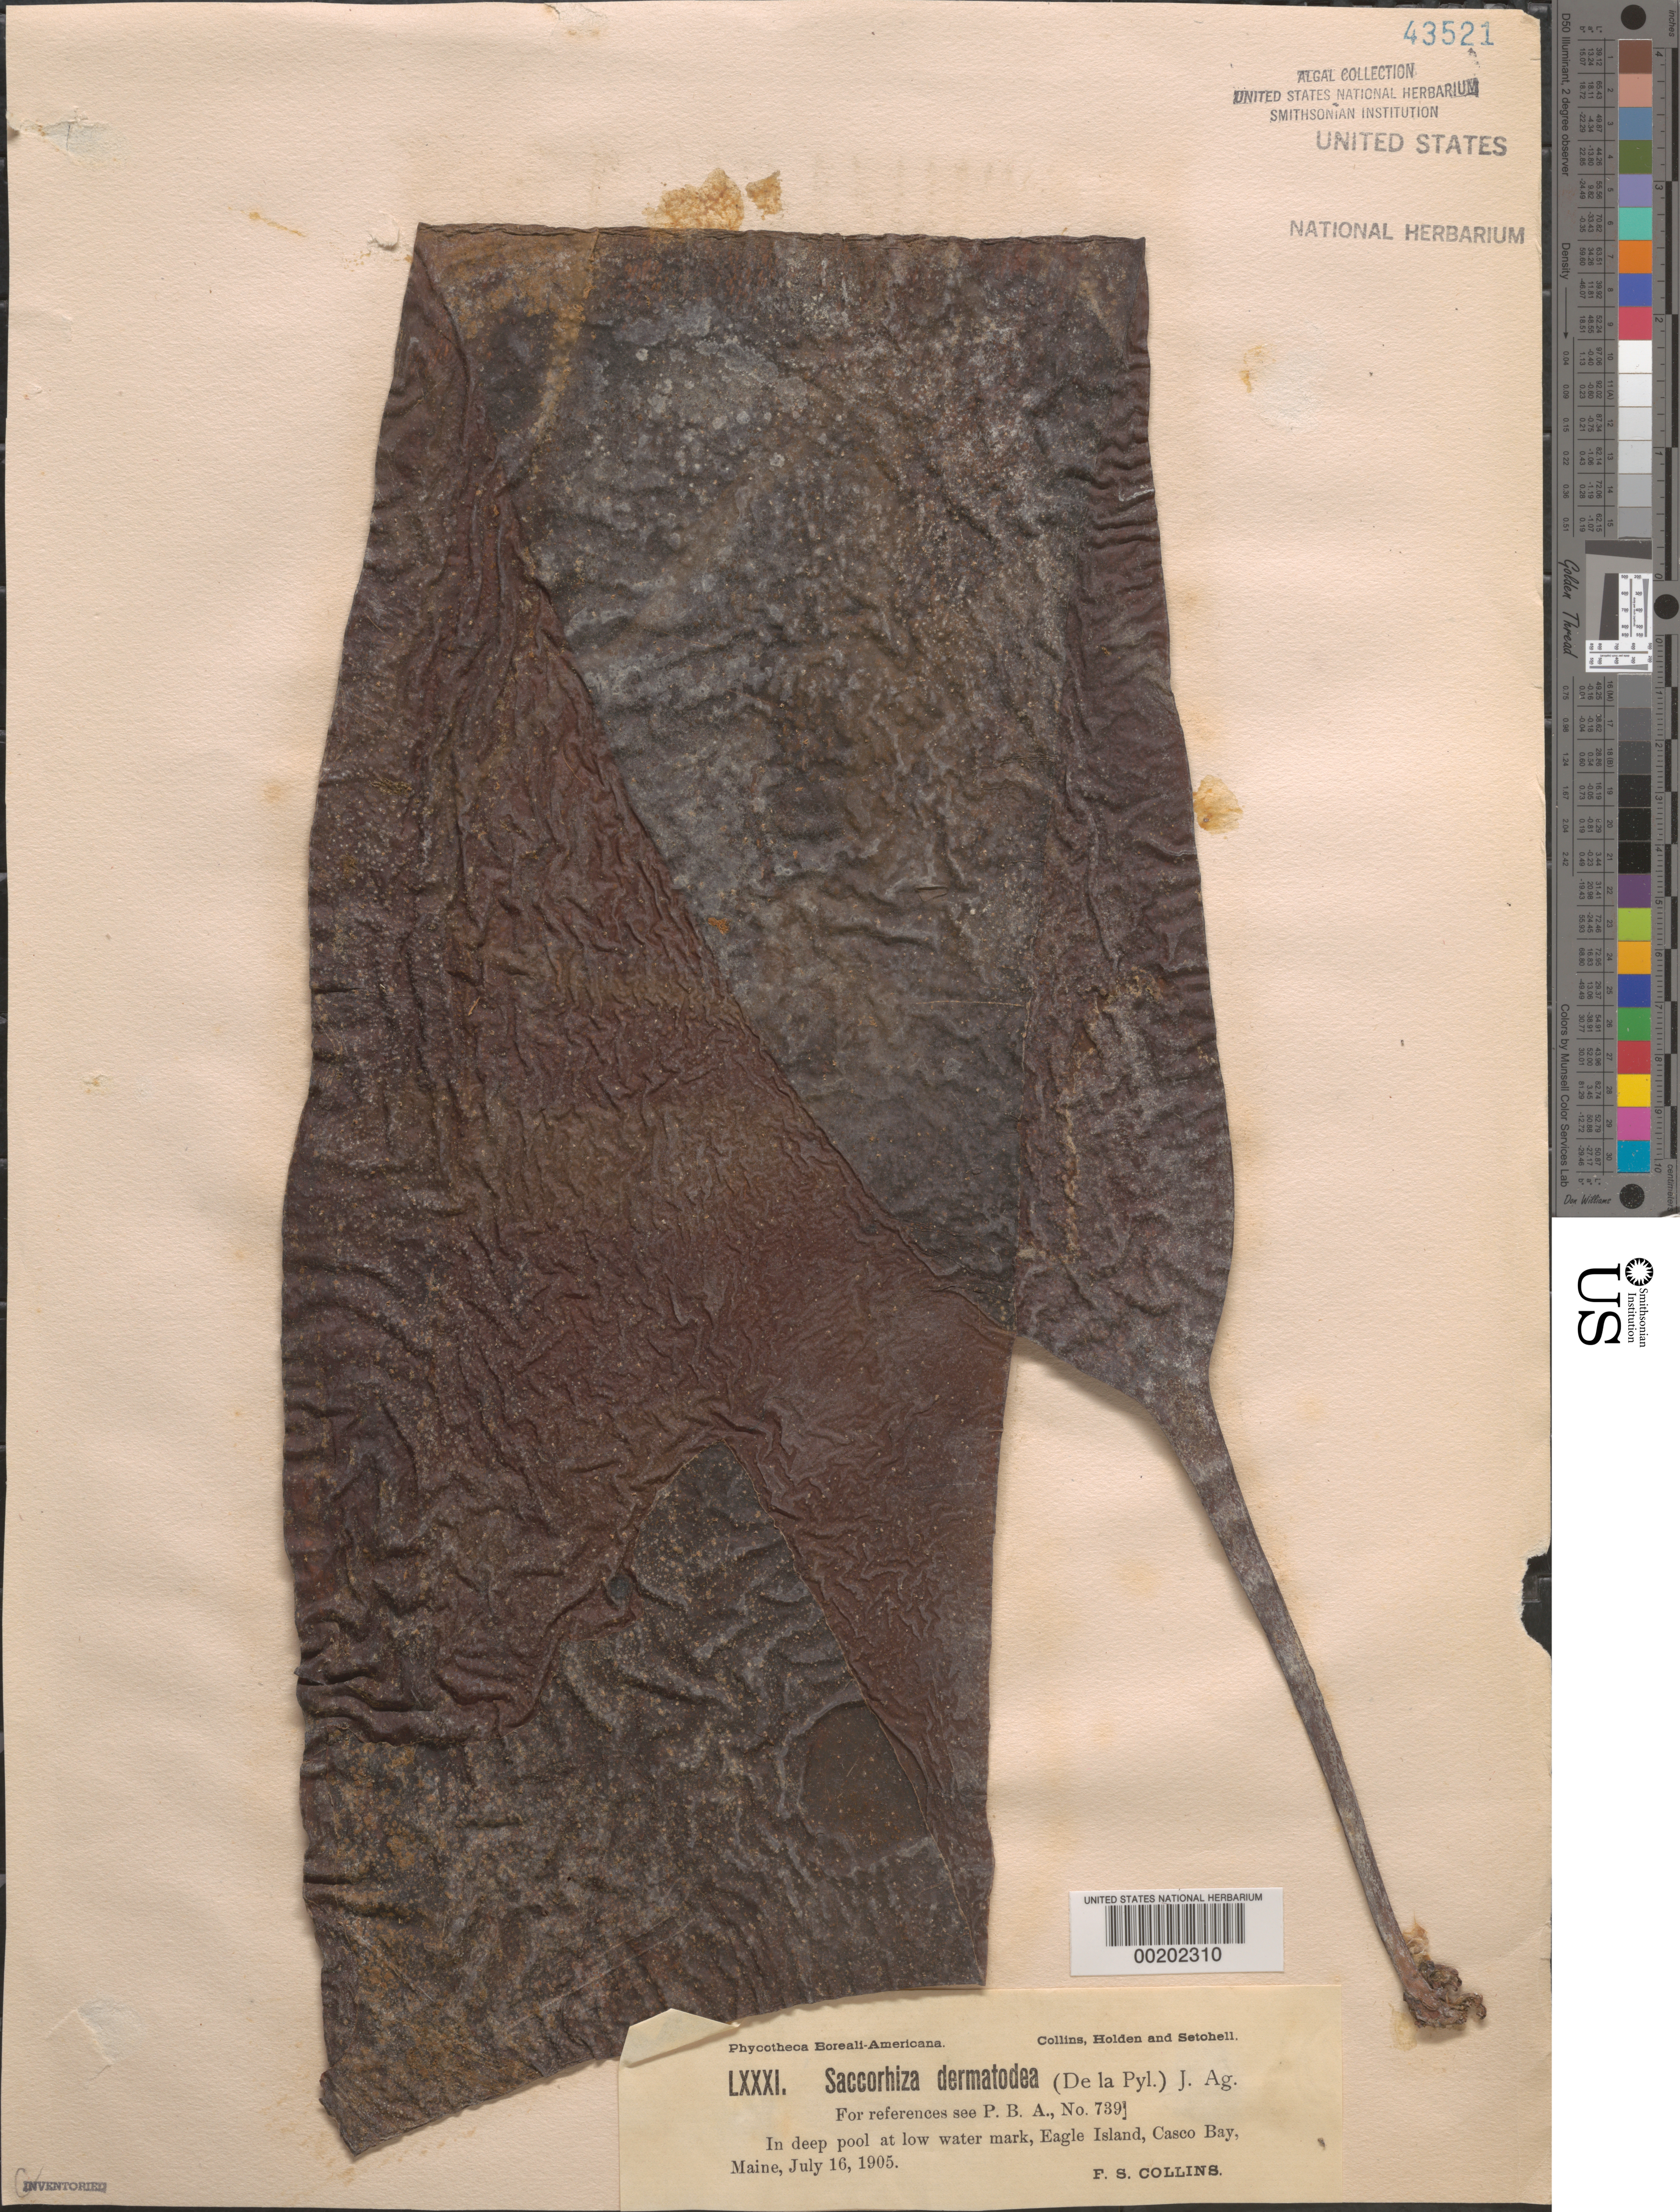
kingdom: Chromista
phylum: Foraminifera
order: Astrorhizida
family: Hyperamminidae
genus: Saccorhiza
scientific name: Saccorhiza dermatodea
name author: (Bach. Pyl.) J. Agardh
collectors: F. Collins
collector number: PB-A Lxxxi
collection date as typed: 16 Jul 1905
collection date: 1905-07-16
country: United States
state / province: Maine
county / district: Cumberland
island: Eagle Island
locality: Casco Bay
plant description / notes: Collins, Holden & Setchell, Phycotheca Boreali-Americana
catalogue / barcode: US 43521